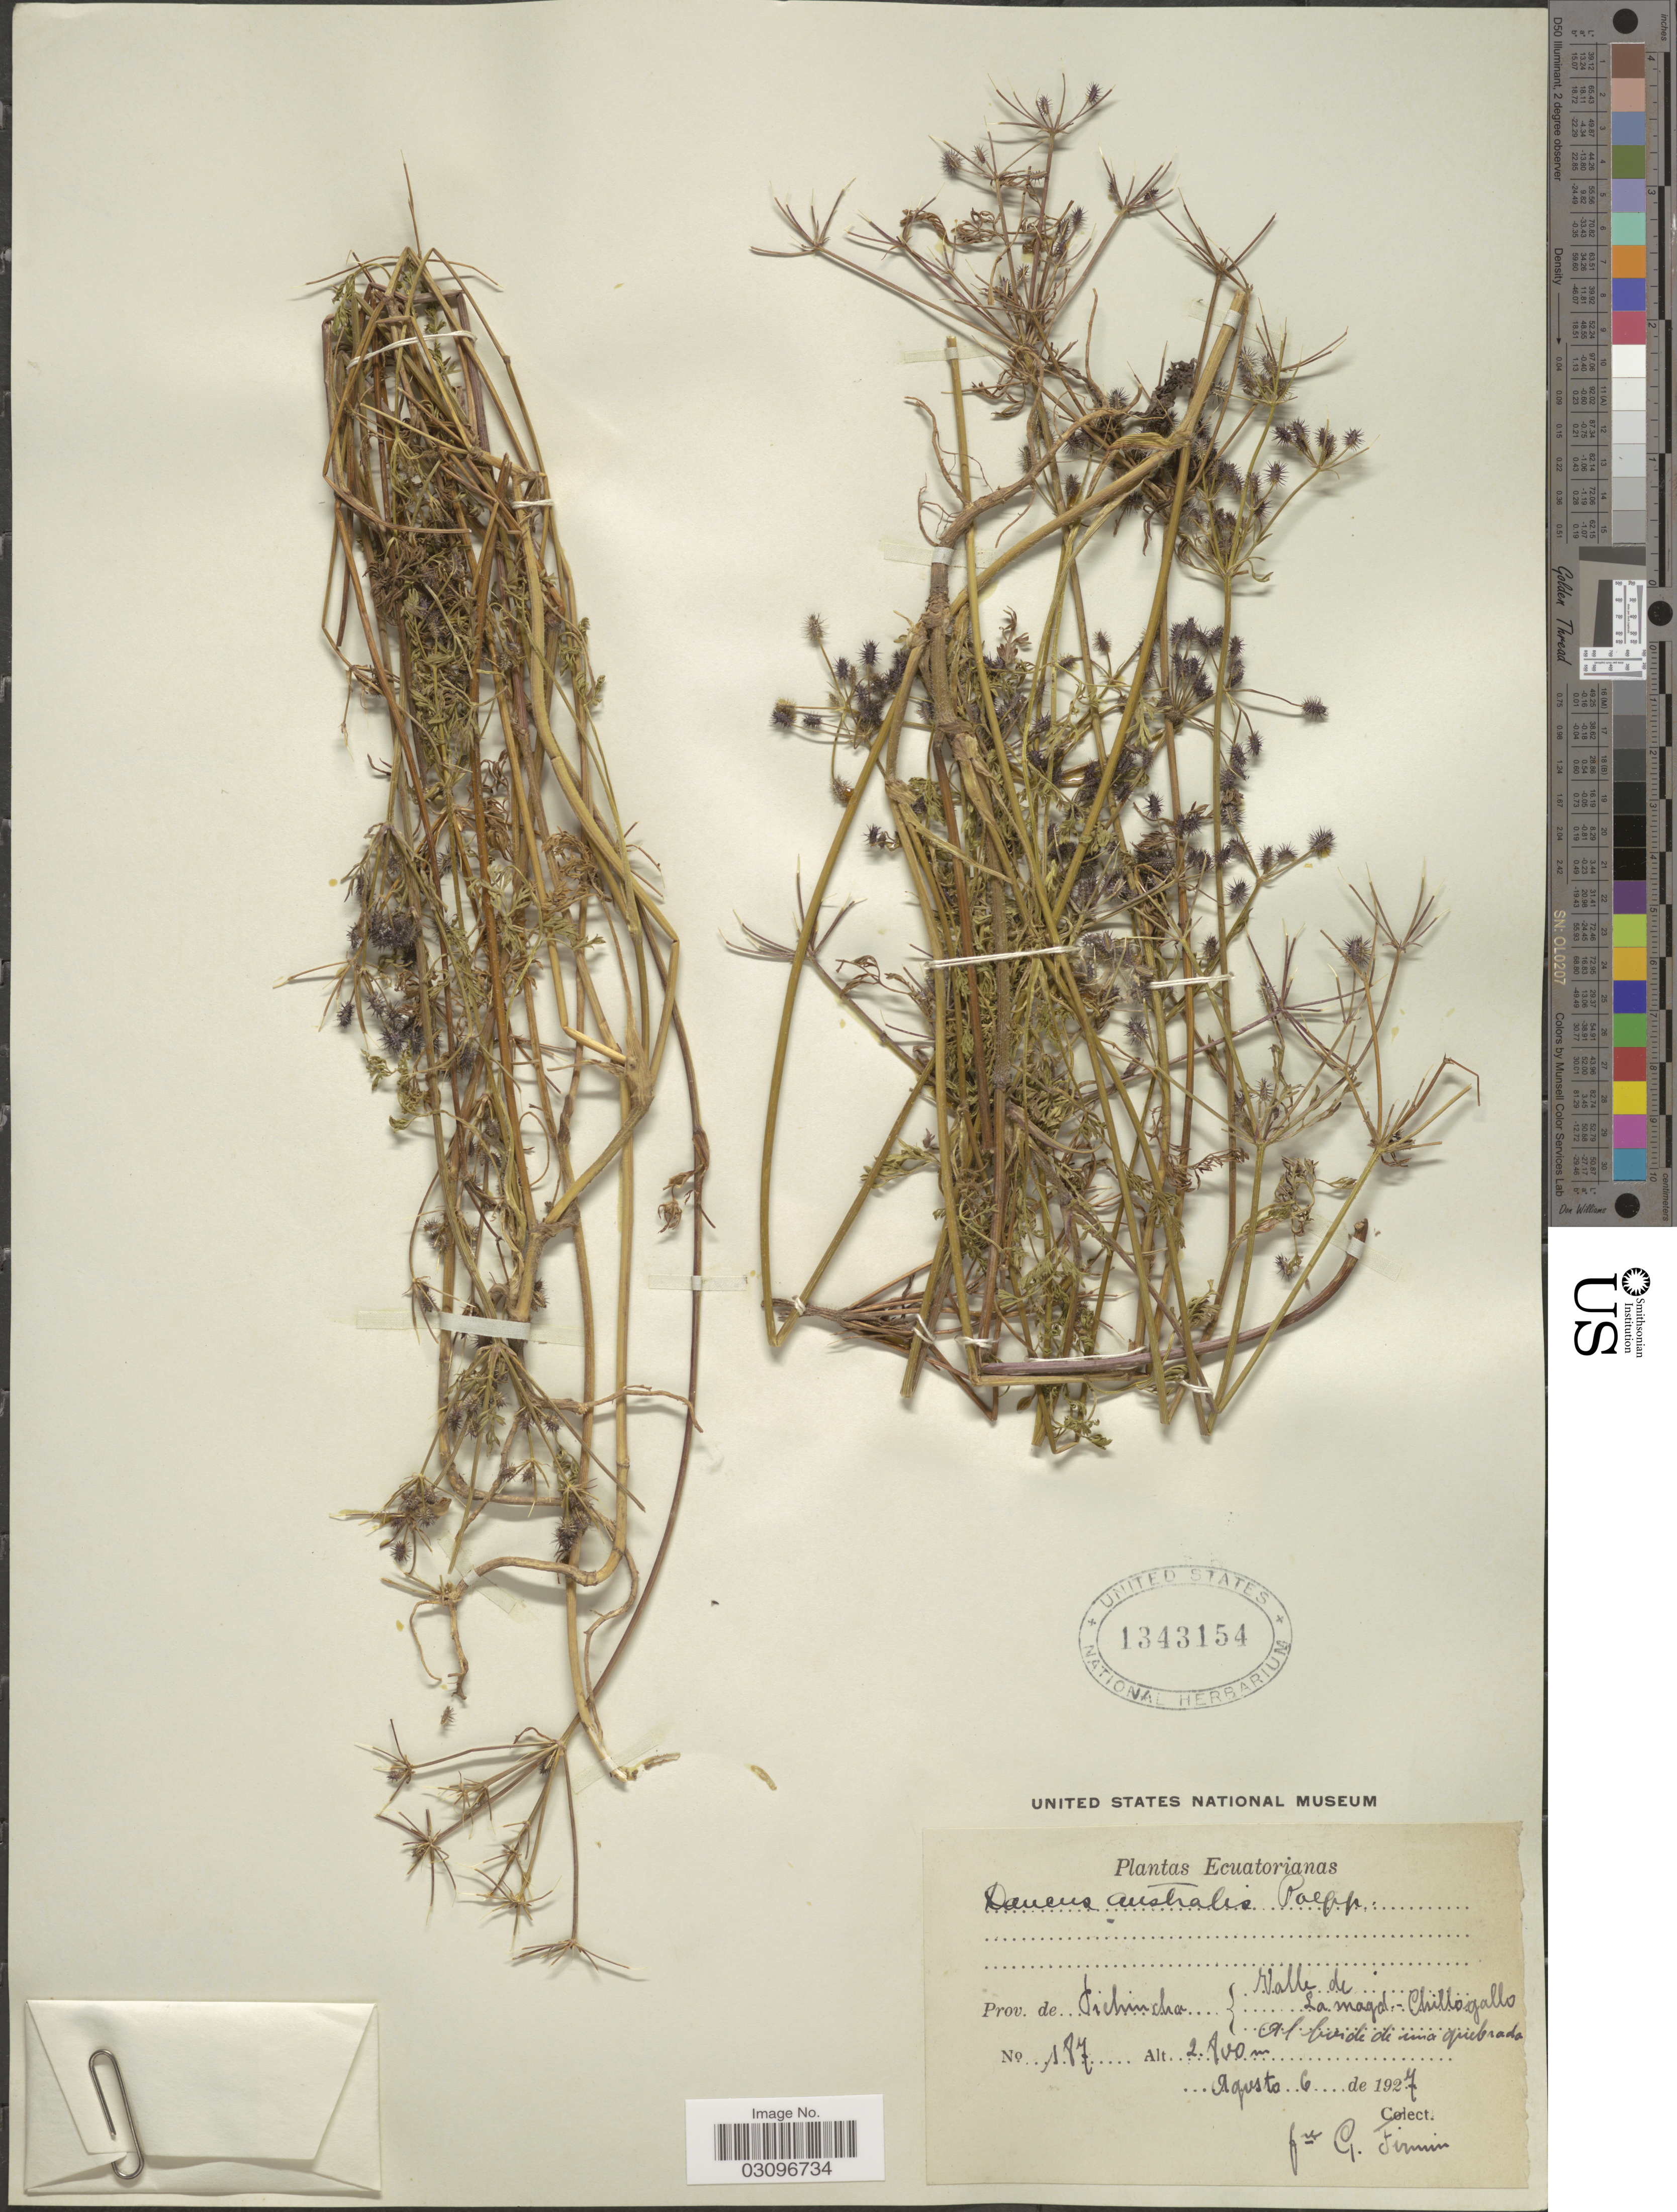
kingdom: Plantae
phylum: Tracheophyta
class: Magnoliopsida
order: Apiales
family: Apiaceae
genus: Daucus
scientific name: Daucus montanus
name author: Humb. & Bonpl. ex Spreng.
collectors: F. Firmin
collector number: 187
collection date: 1927-08-06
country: Ecuador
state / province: Pichincha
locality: Valle de La Magd. - Chillogallo. Al borde de una quebrada.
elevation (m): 2800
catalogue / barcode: US 1343154